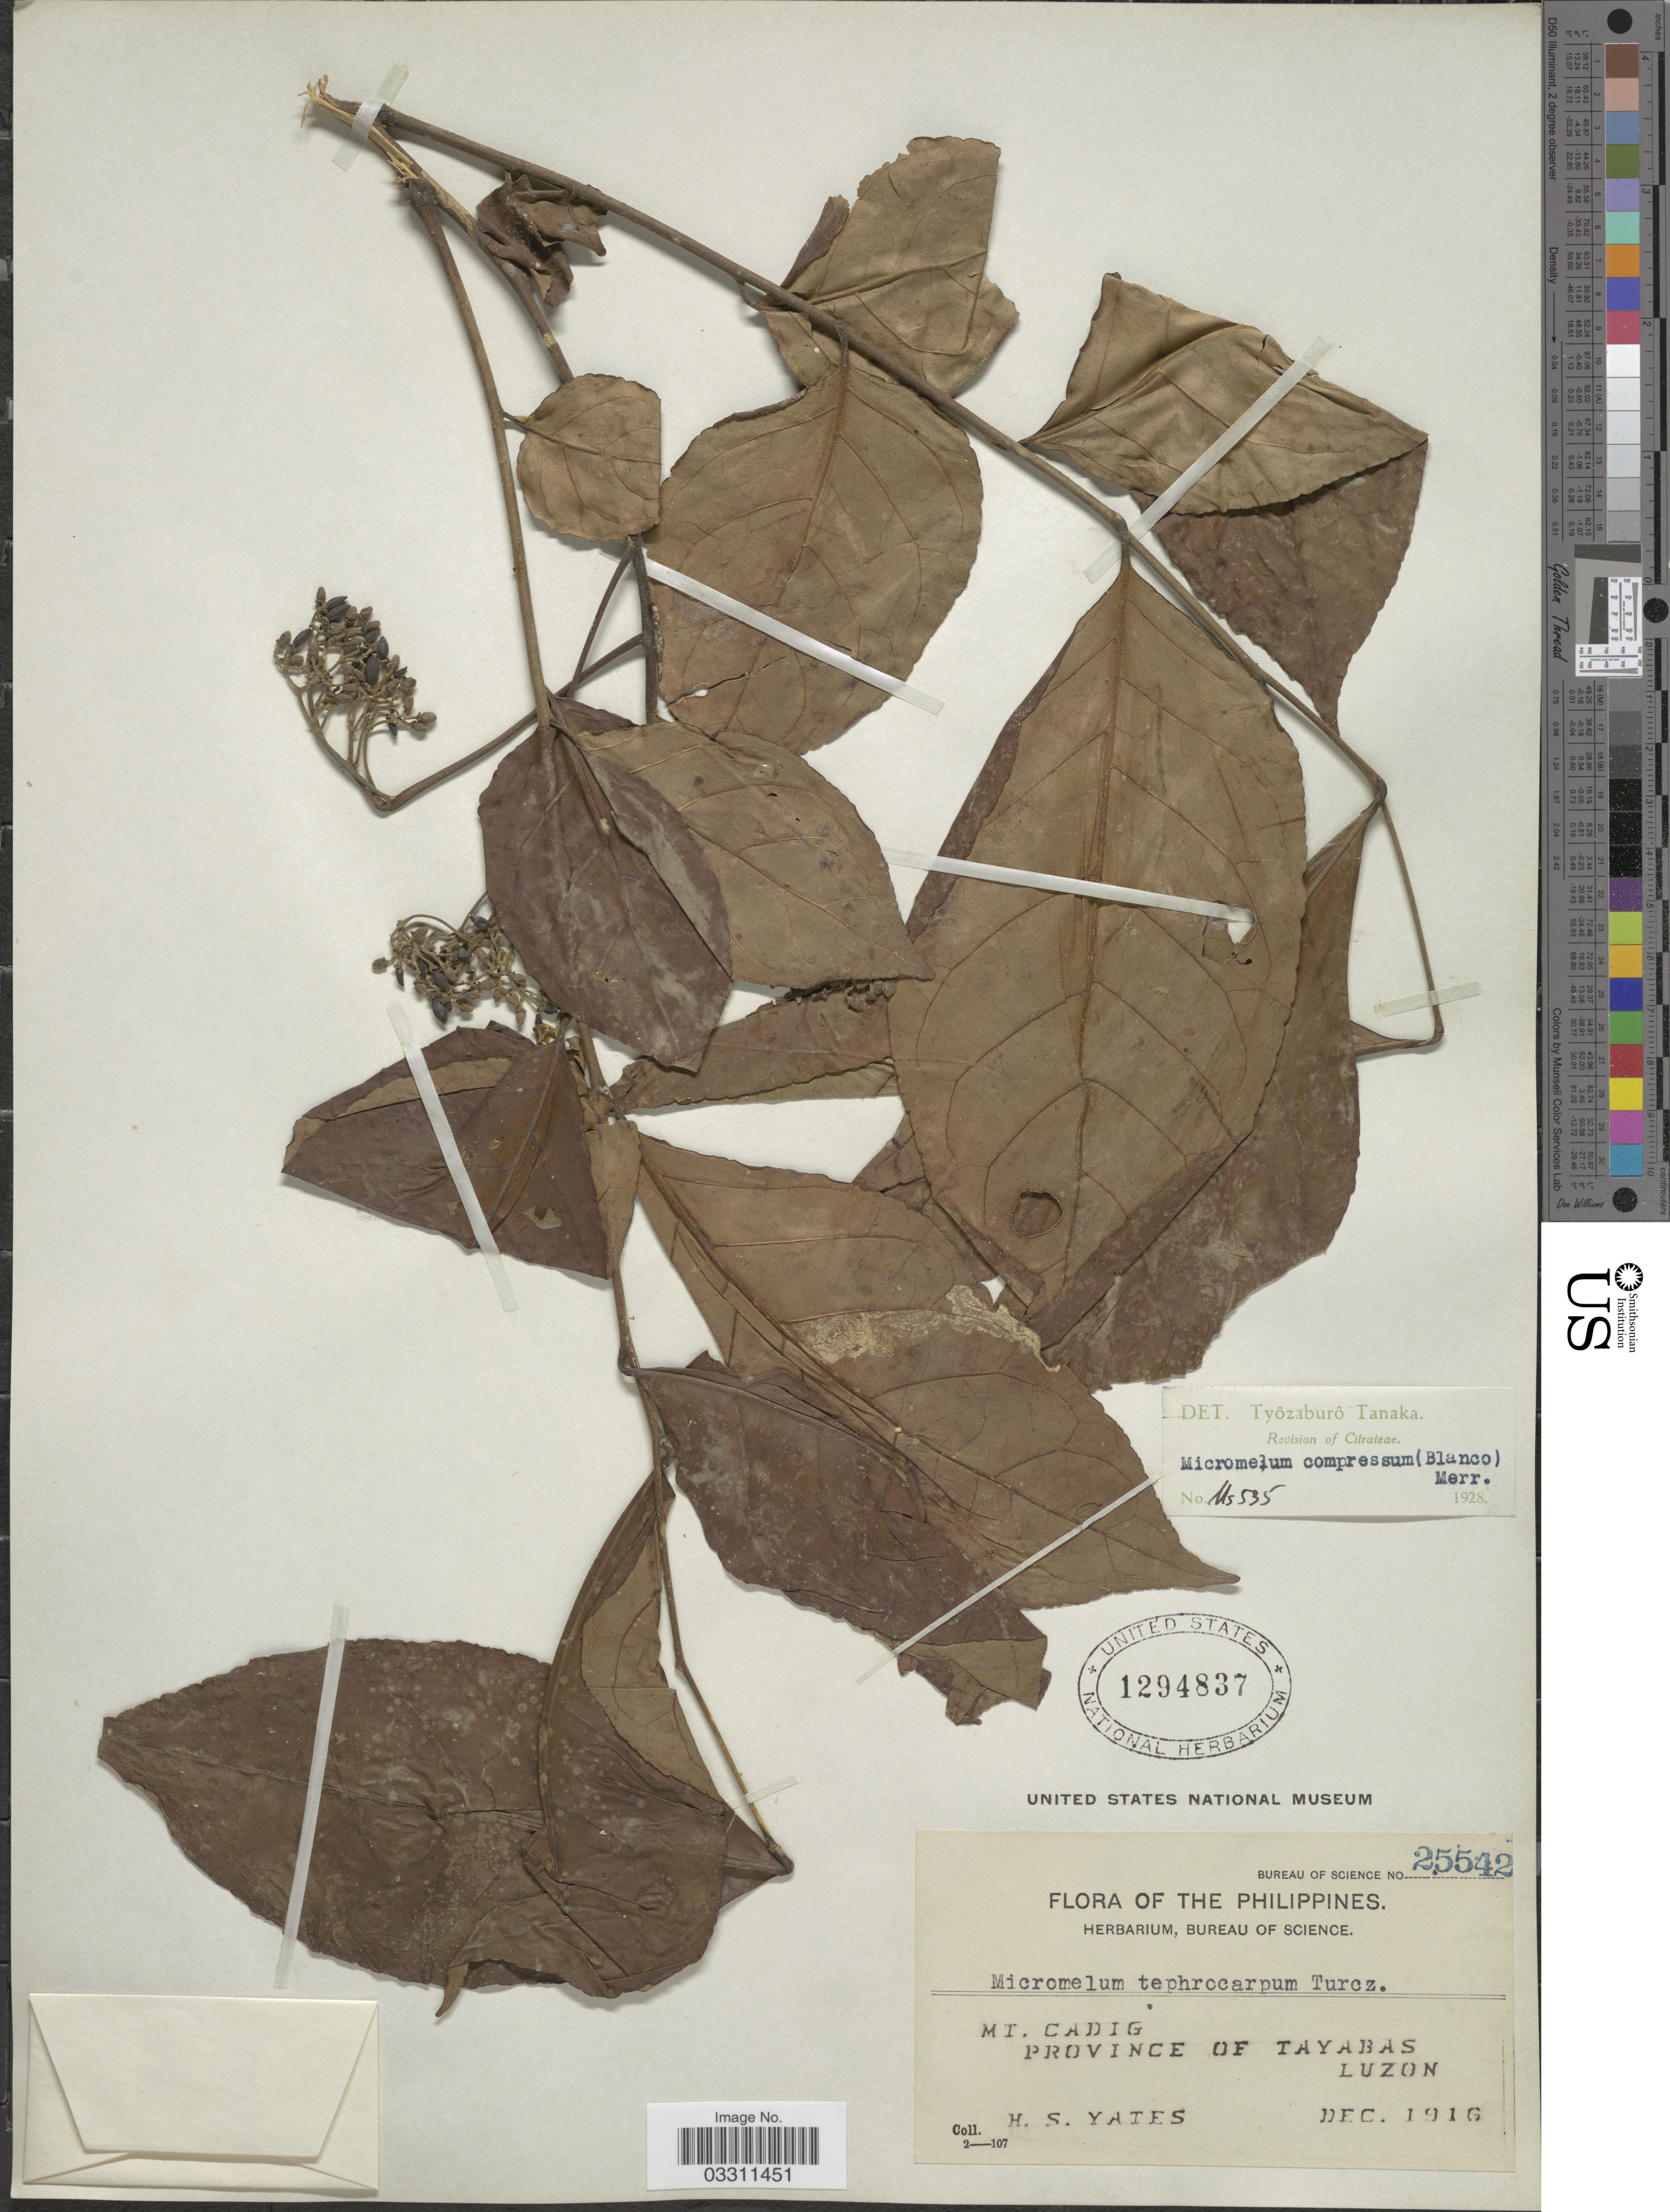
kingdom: Plantae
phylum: Tracheophyta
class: Magnoliopsida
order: Sapindales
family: Rutaceae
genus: Micromelum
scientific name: Micromelum compressum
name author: (Blanco) Merr.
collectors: H. S. Yates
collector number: Bureau of Science 25542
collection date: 1916-12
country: Philippines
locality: Mt. Cadig, Province of Tayabas, Luzon.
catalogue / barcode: US 1294837